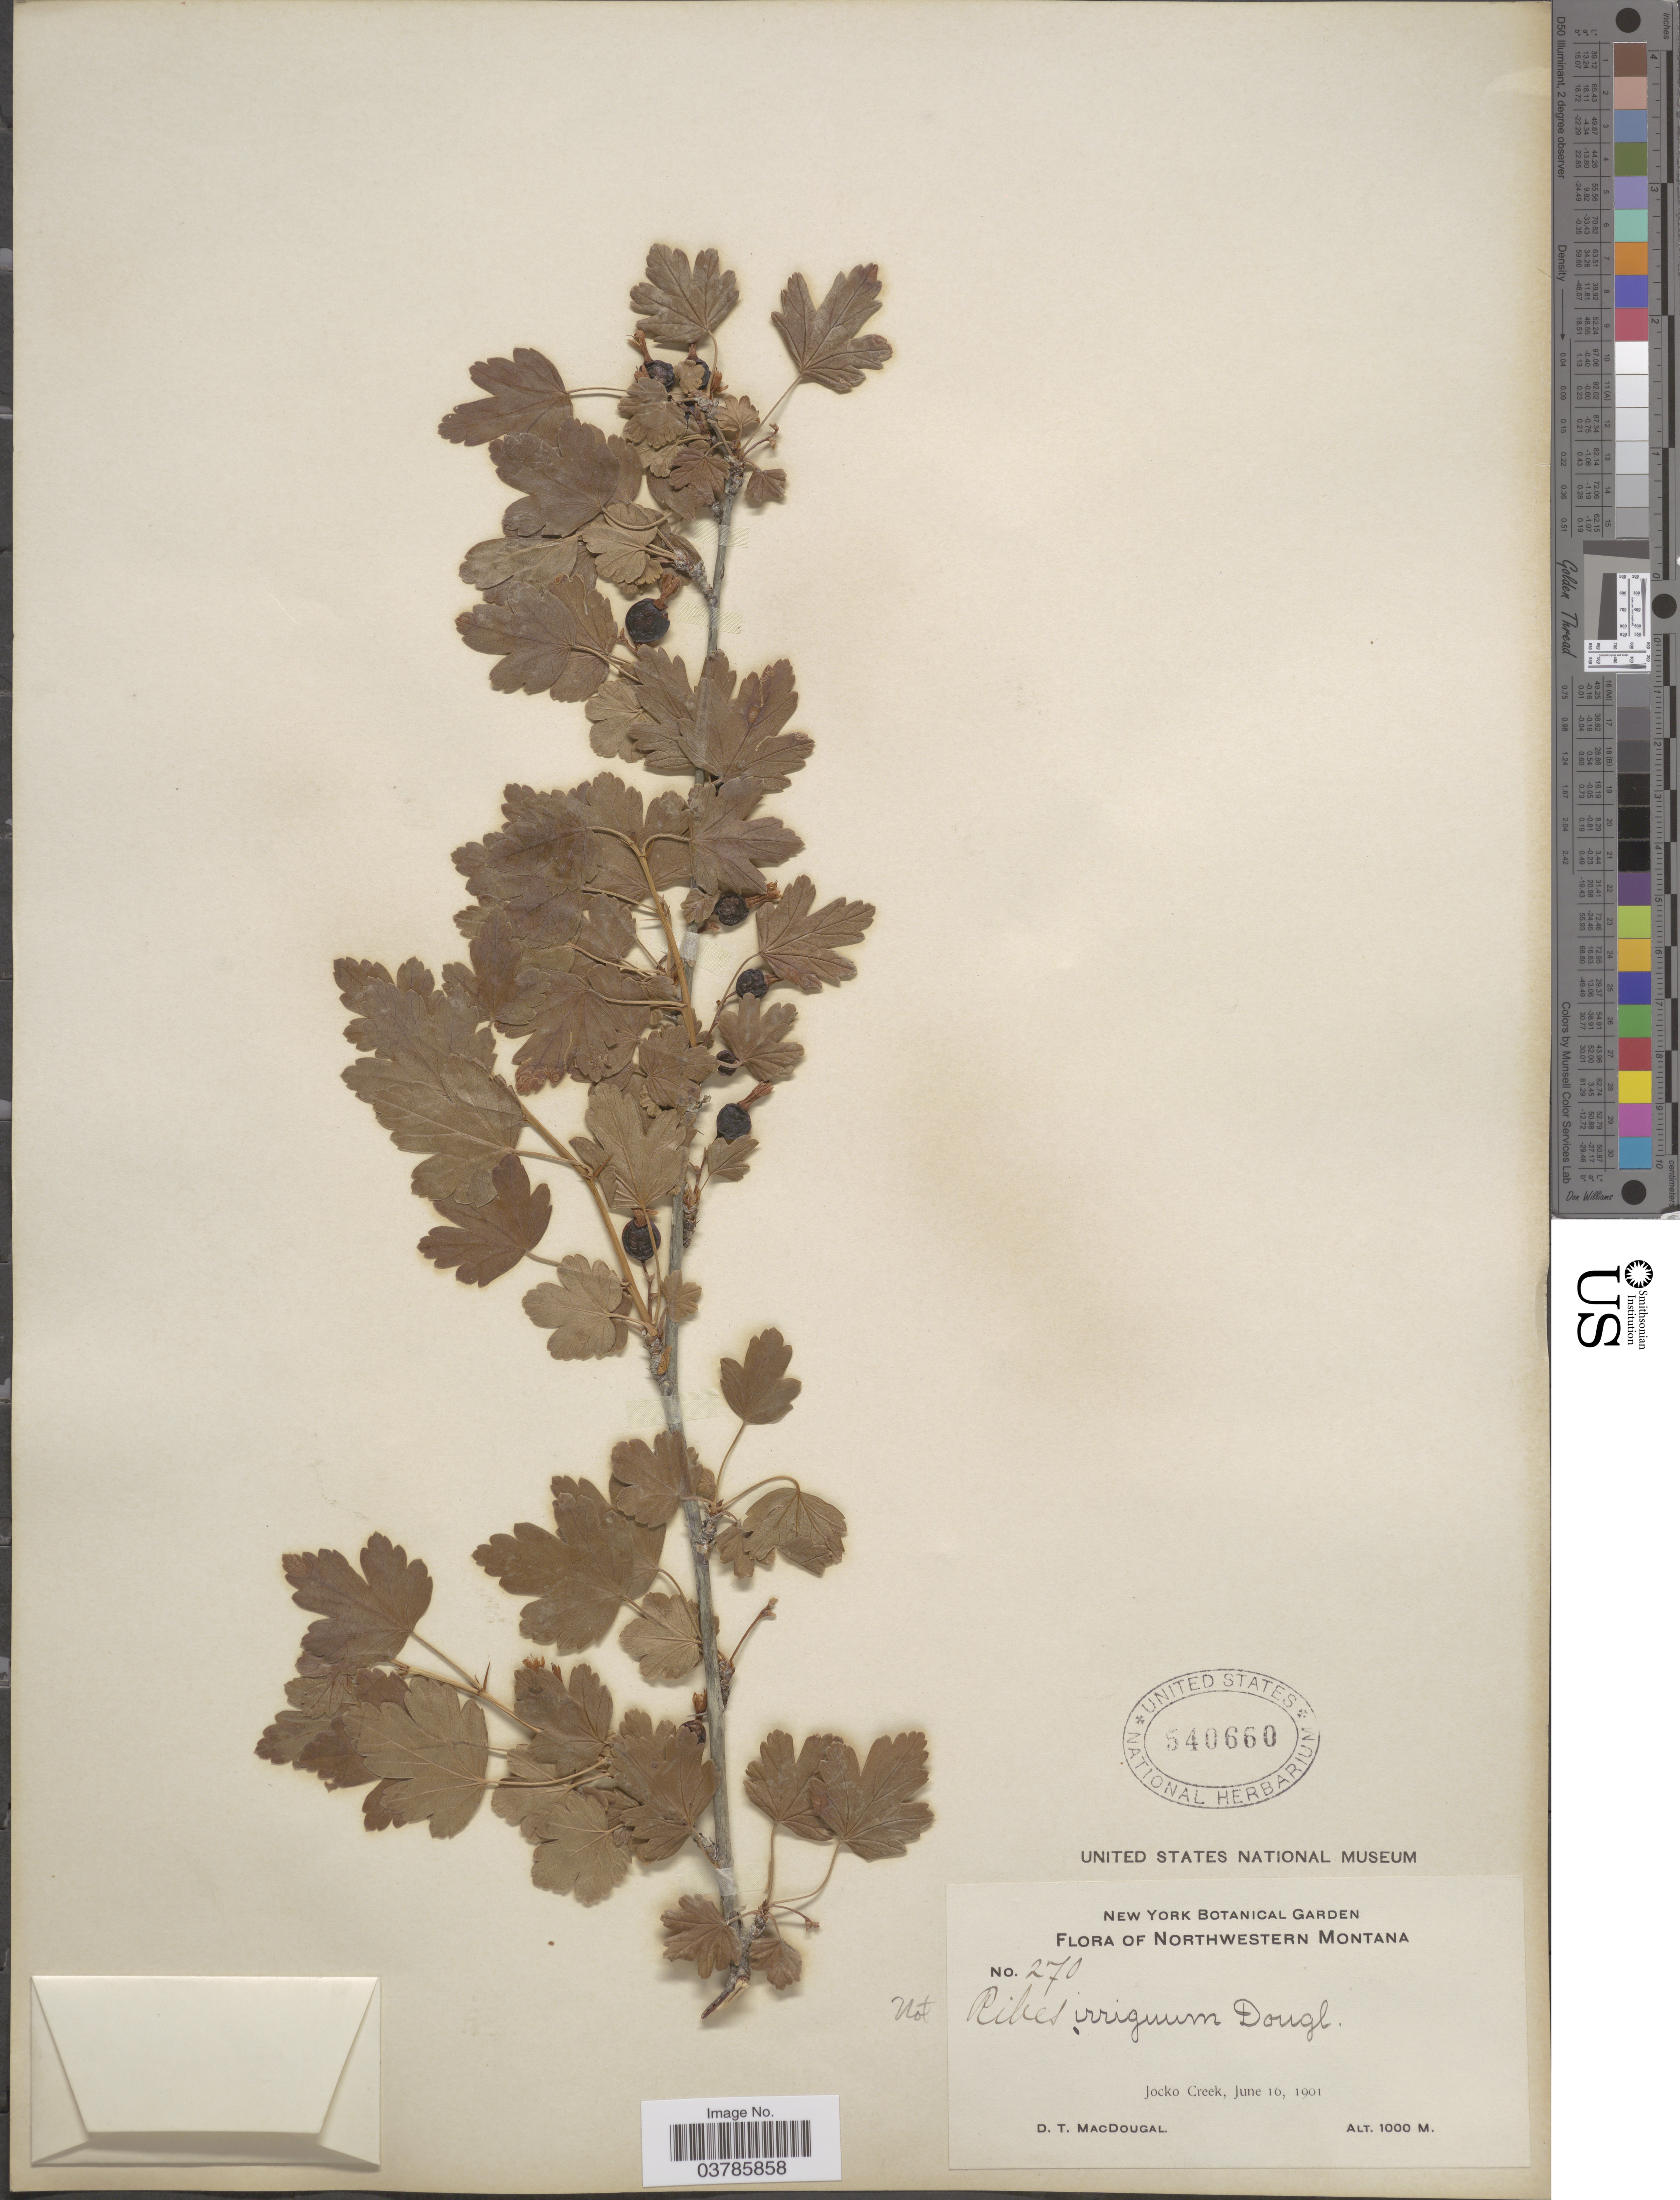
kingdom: Plantae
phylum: Tracheophyta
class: Magnoliopsida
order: Saxifragales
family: Grossulariaceae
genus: Ribes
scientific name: Ribes inerme var. inerme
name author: Rydb.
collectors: D. McDougal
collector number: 270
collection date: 1901-06-16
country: United States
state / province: Montana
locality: Northwestern Montana. Jocko Creek.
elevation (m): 1000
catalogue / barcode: US 540660